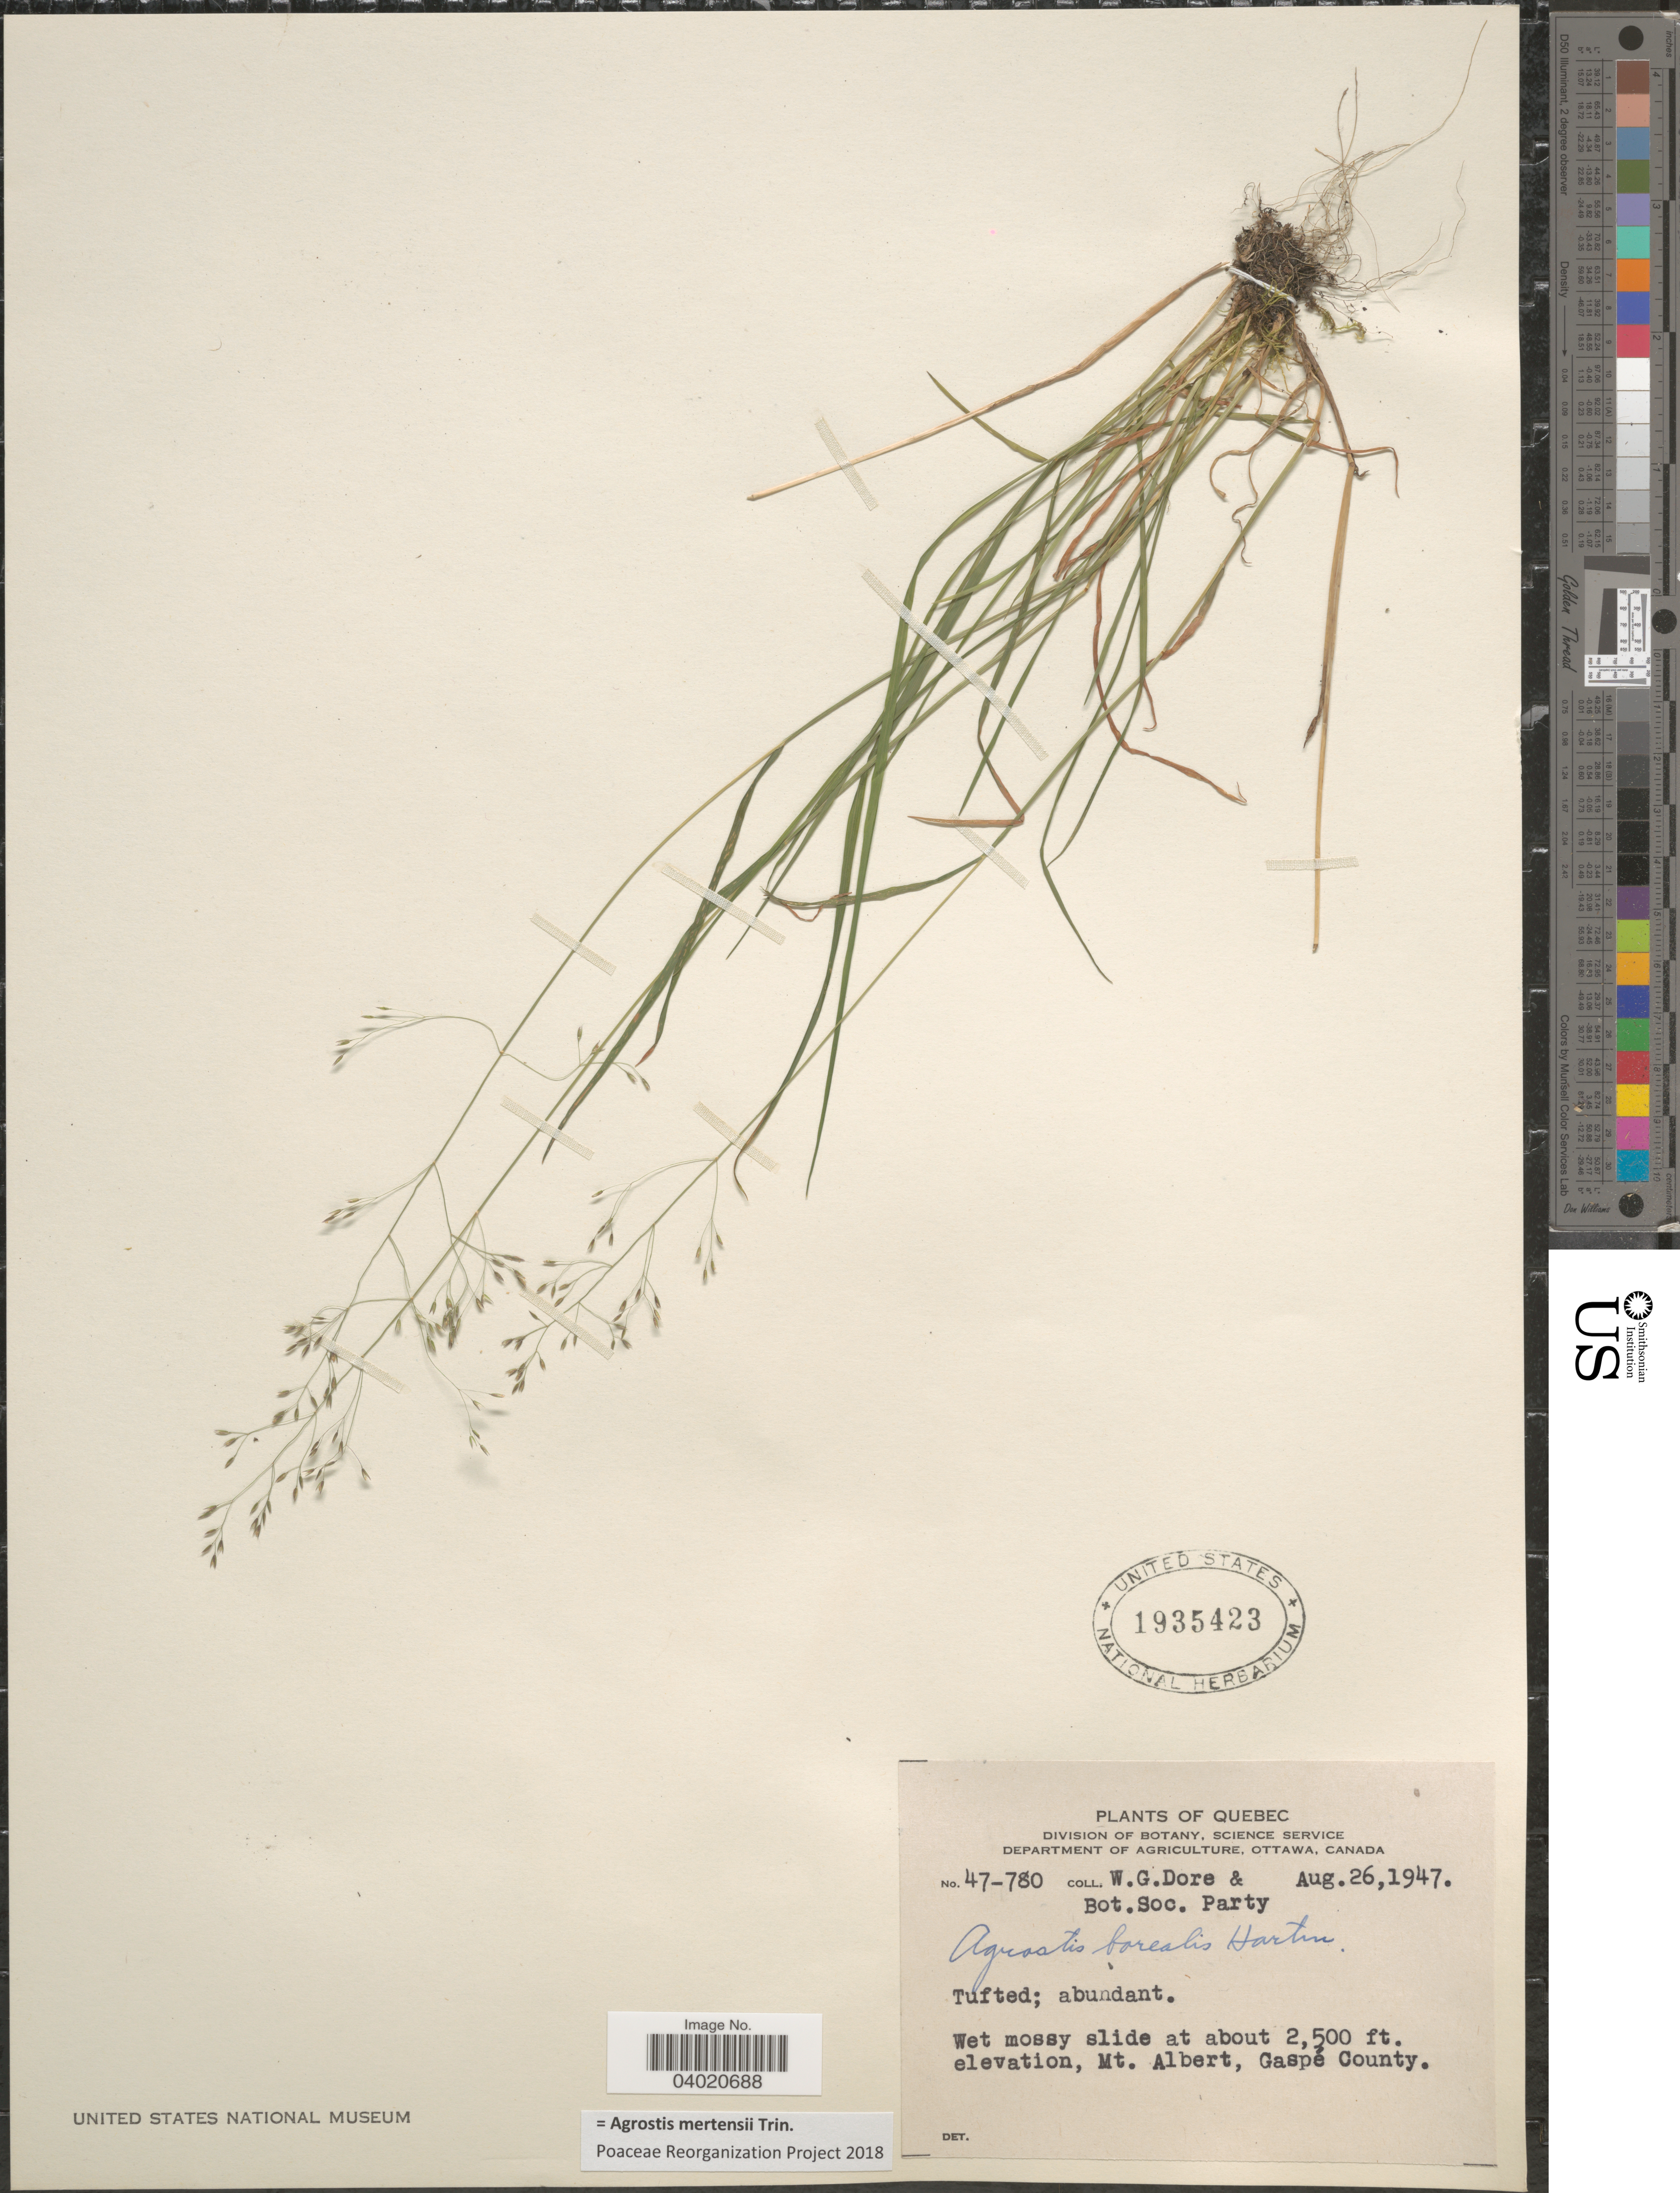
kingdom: Plantae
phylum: Tracheophyta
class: Liliopsida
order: Poales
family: Poaceae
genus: Agrostis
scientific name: Agrostis mertensii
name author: Trin.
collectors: W. Dore & Bot. Soc. Party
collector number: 47-780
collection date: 1947-08-26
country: Canada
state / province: Quebec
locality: Mt. Albert, Gaspé County.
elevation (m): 762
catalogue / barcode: US 1935423